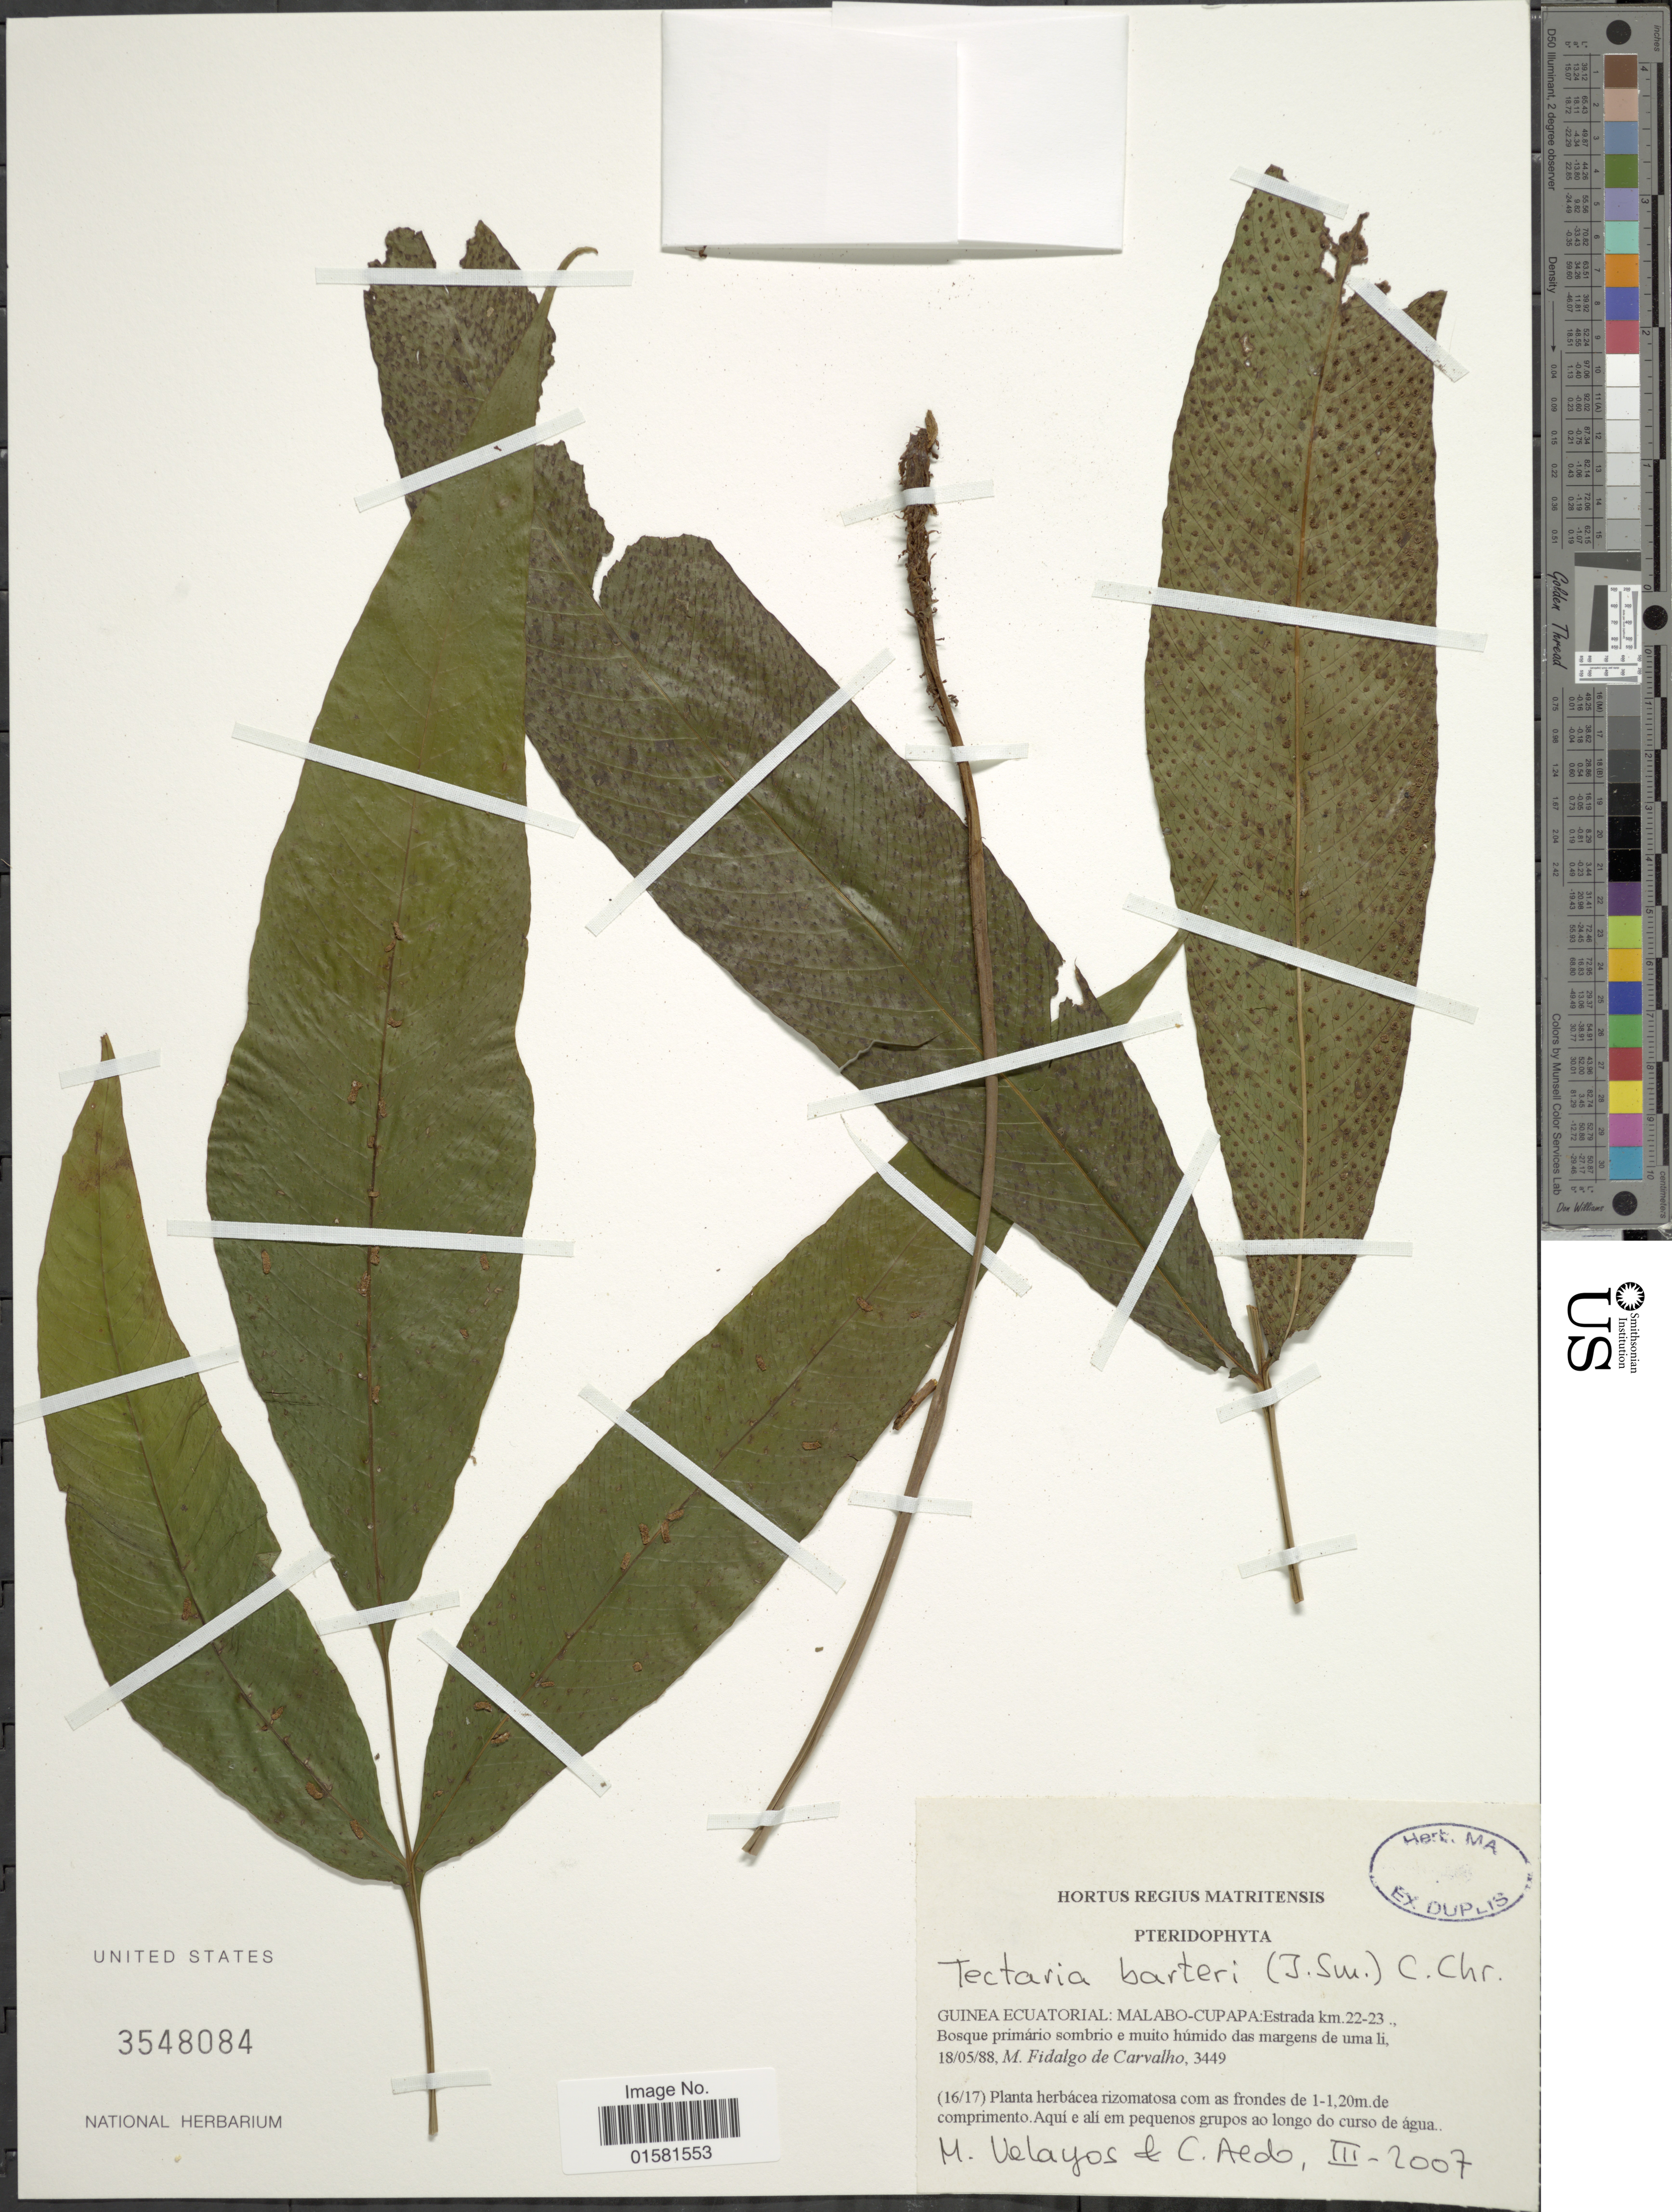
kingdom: Plantae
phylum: Tracheophyta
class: Polypodiopsida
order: Polypodiales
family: Tectariaceae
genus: Tectaria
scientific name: Tectaria barteri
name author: (J. Sm.) C. Chr.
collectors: M. Fidalgo de Carvalho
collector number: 3449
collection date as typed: Transcribed d/m/y: 18/5/88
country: Equatorial Guinea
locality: Guinea Ecuatorial: malabo-Cupapa: Estrada km. 22-23 Bosque primario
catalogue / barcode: US 3548084